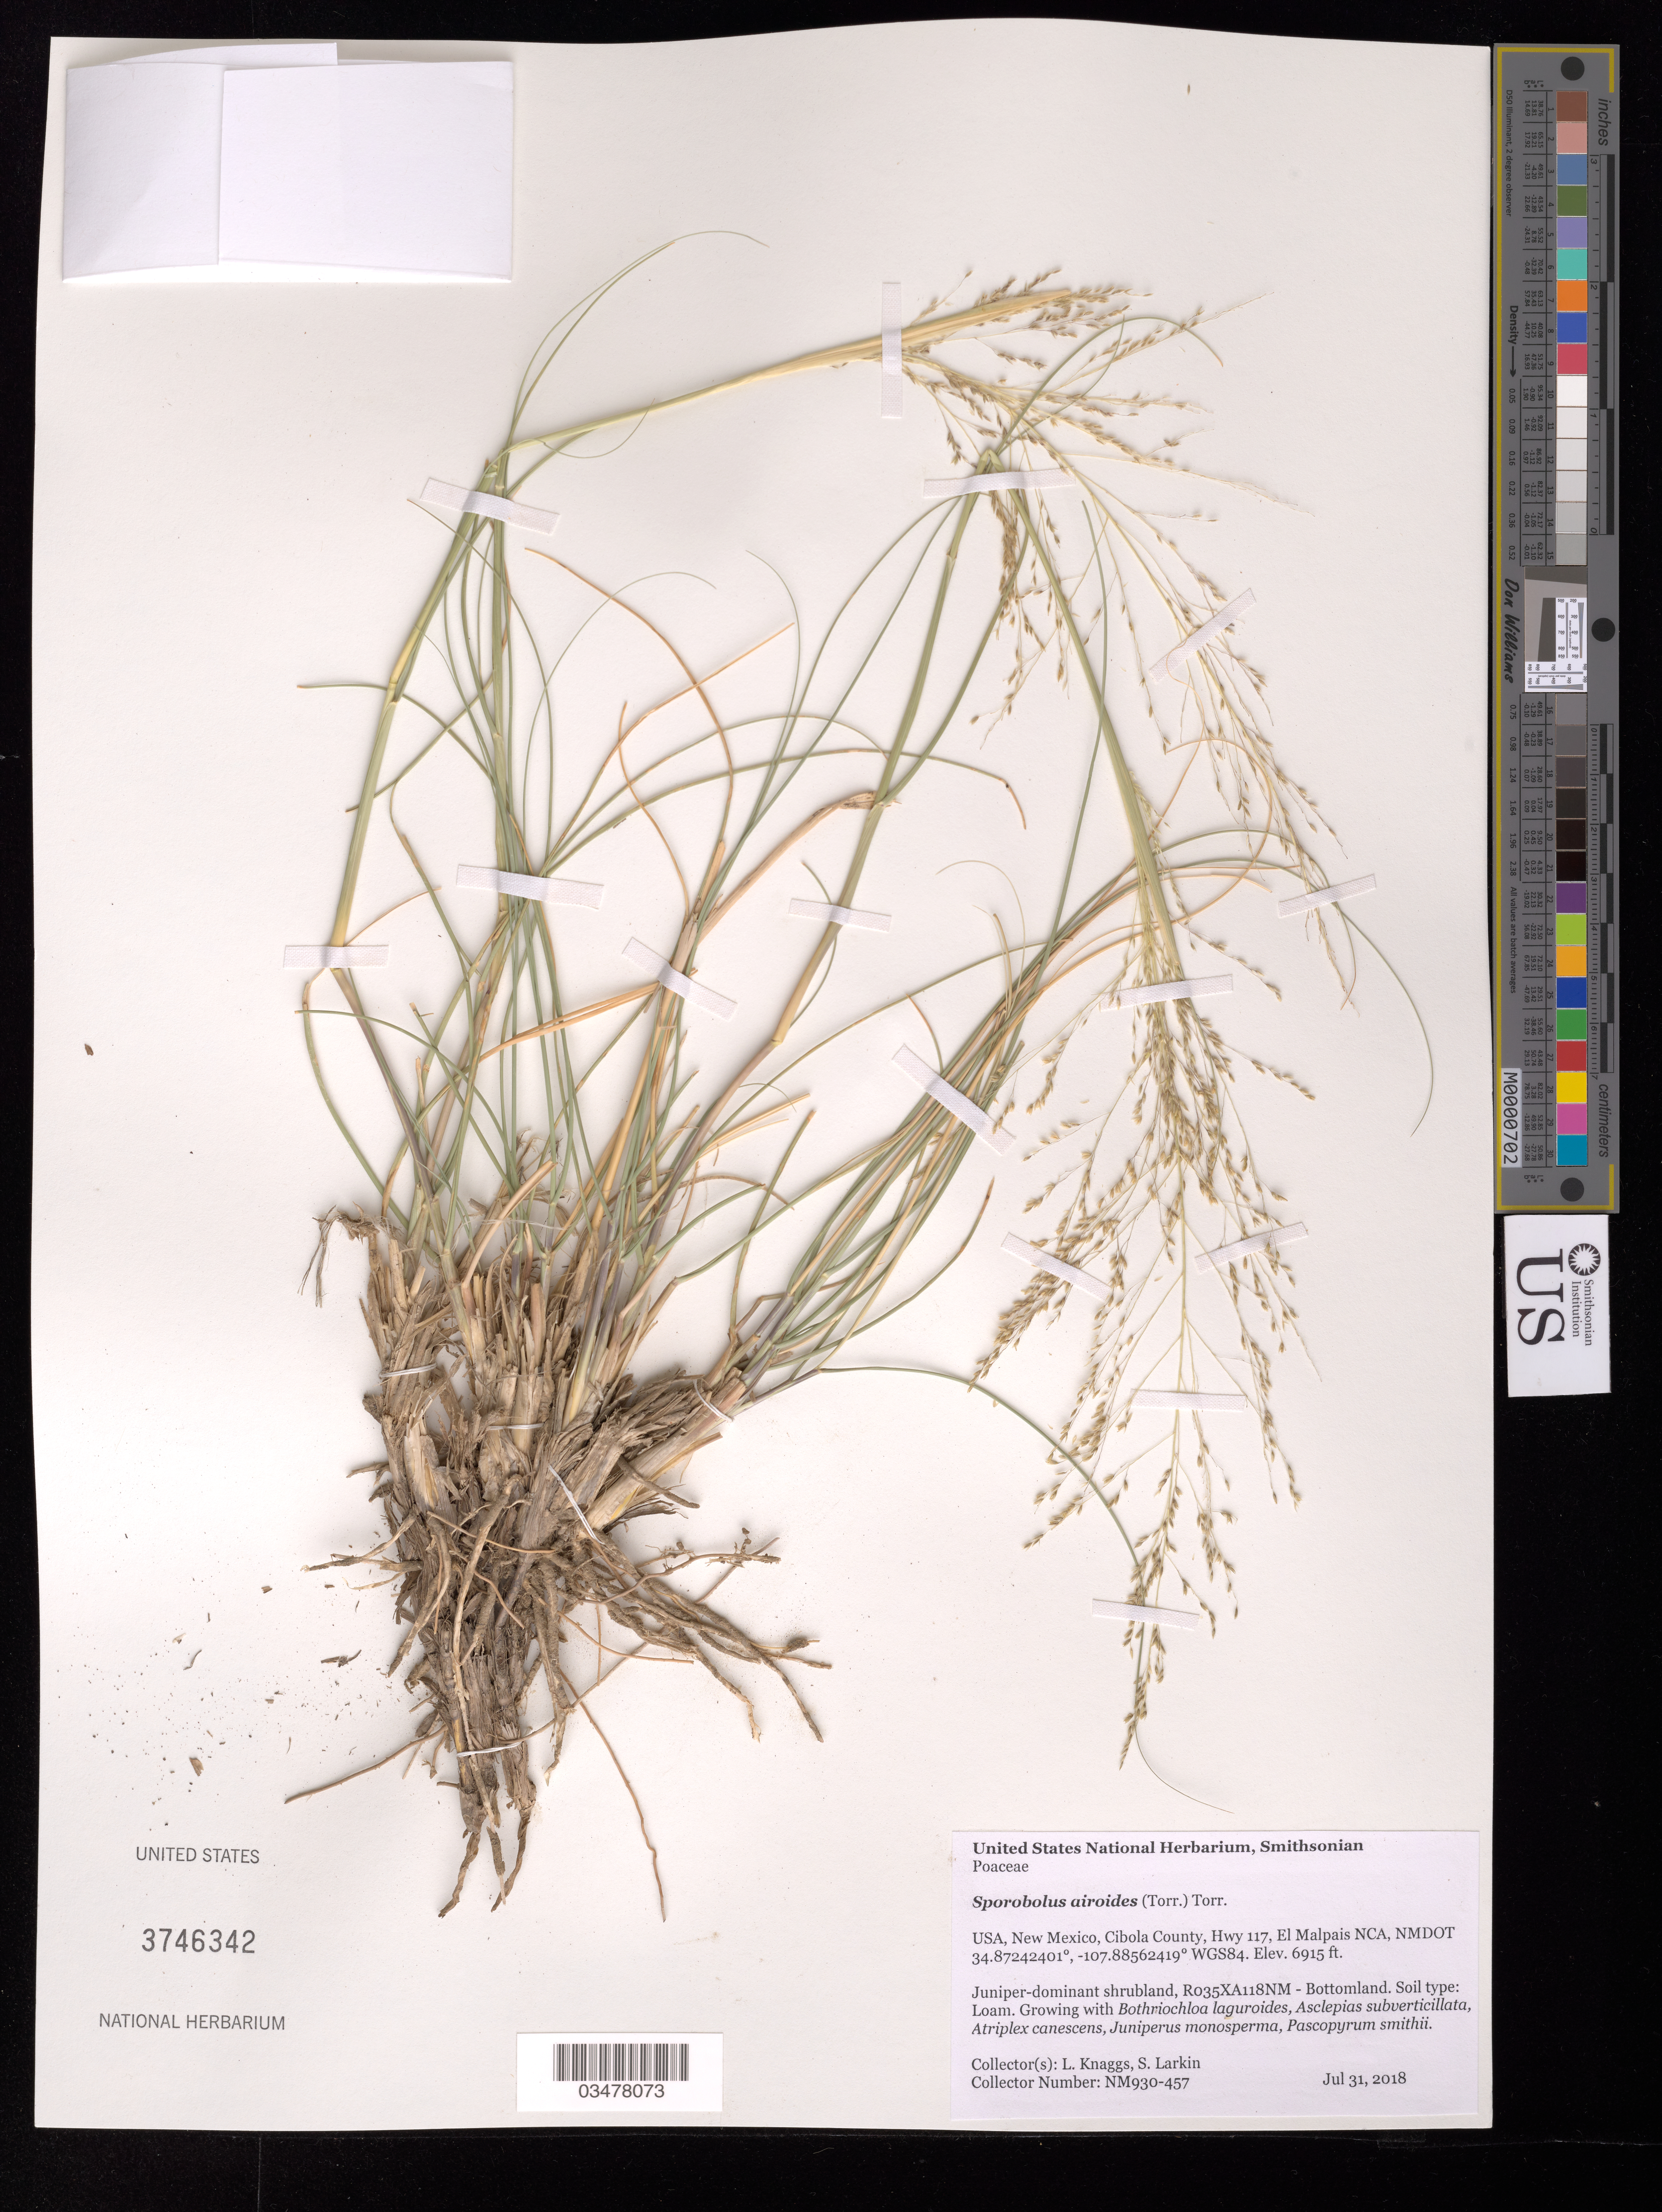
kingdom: Plantae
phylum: Tracheophyta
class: Liliopsida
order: Poales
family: Poaceae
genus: Sporobolus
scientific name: Sporobolus airoides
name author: (Torr.) Torr.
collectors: L. Knaggs & S. Larkin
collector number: NM930-457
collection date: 2018-07-31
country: United States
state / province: New Mexico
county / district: Cibola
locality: El Malpais NCA, Hwy 117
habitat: R035XA118NM - Bottomland. Loam. With Atriplex canescens, Juniperus monosperma, Pascopyrum smithii, etc.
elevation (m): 2108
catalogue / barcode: US 3746342